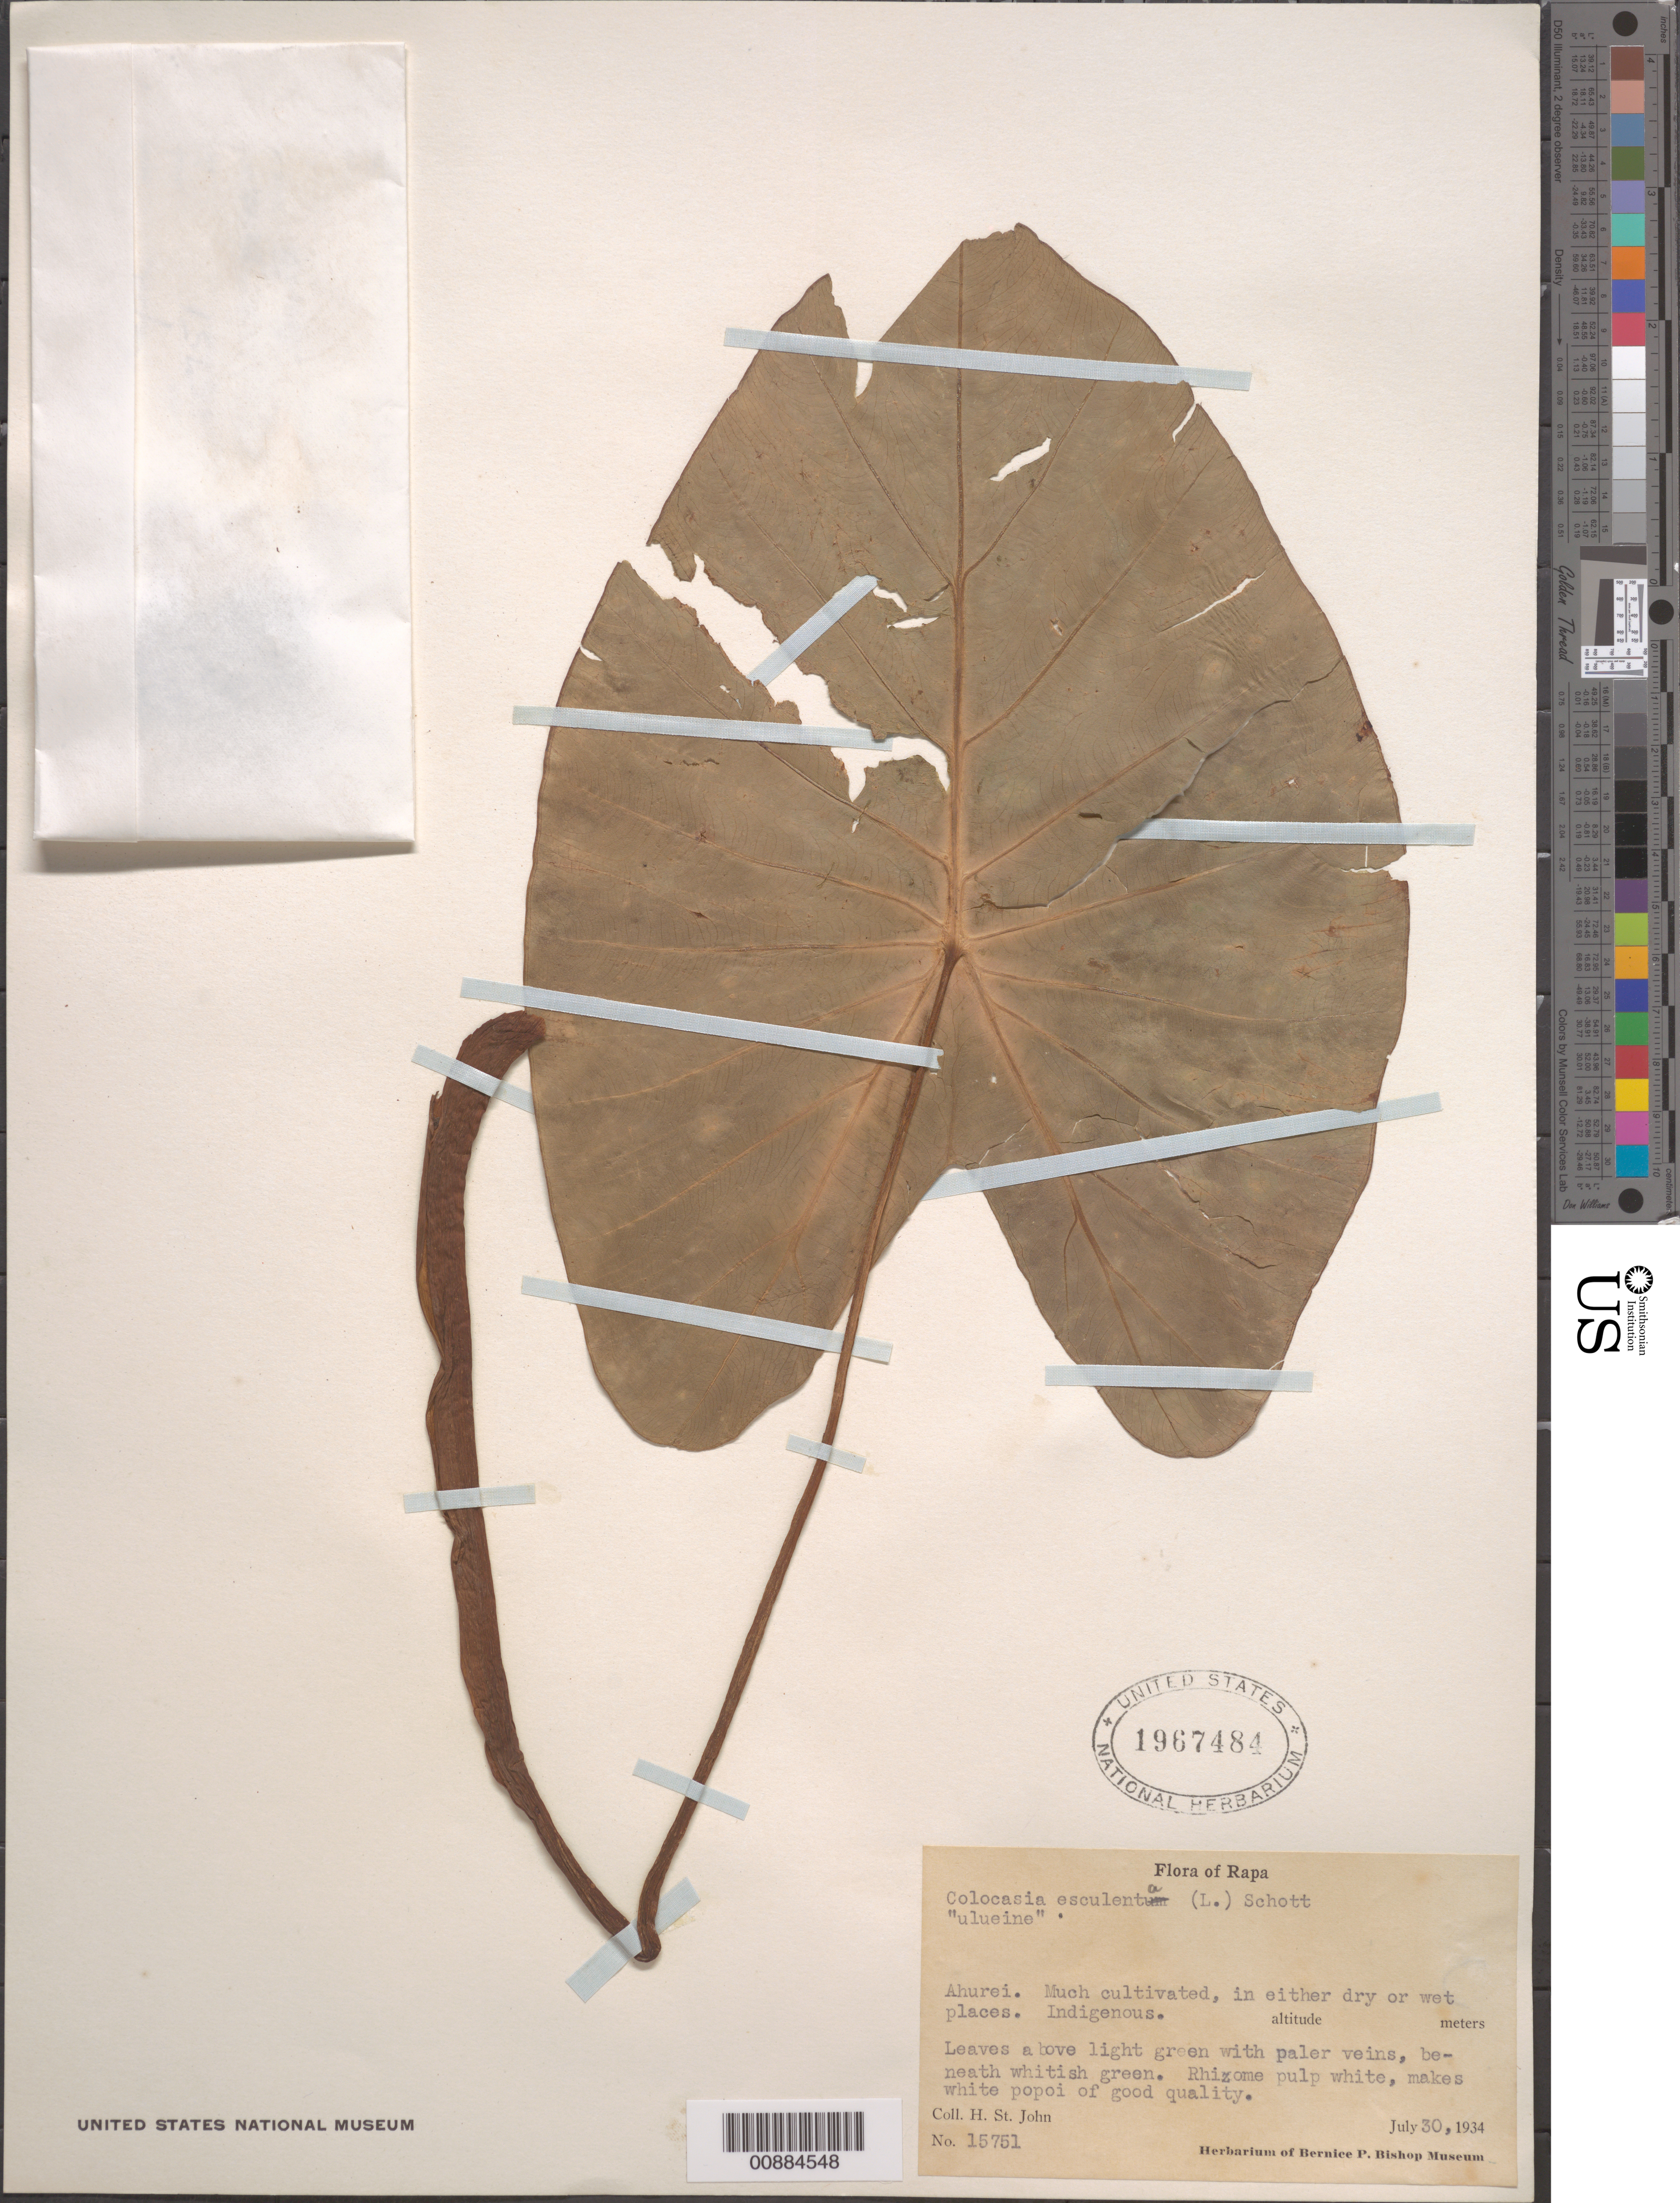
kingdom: Plantae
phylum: Tracheophyta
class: Liliopsida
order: Alismatales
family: Araceae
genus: Colocasia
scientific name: Colocasia esculenta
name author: (L.) Schott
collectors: H. St. John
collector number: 15751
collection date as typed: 30 Jun 1934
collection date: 1934-06-30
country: French Polynesia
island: Rapa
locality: Ahurei.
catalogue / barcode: US 1967484